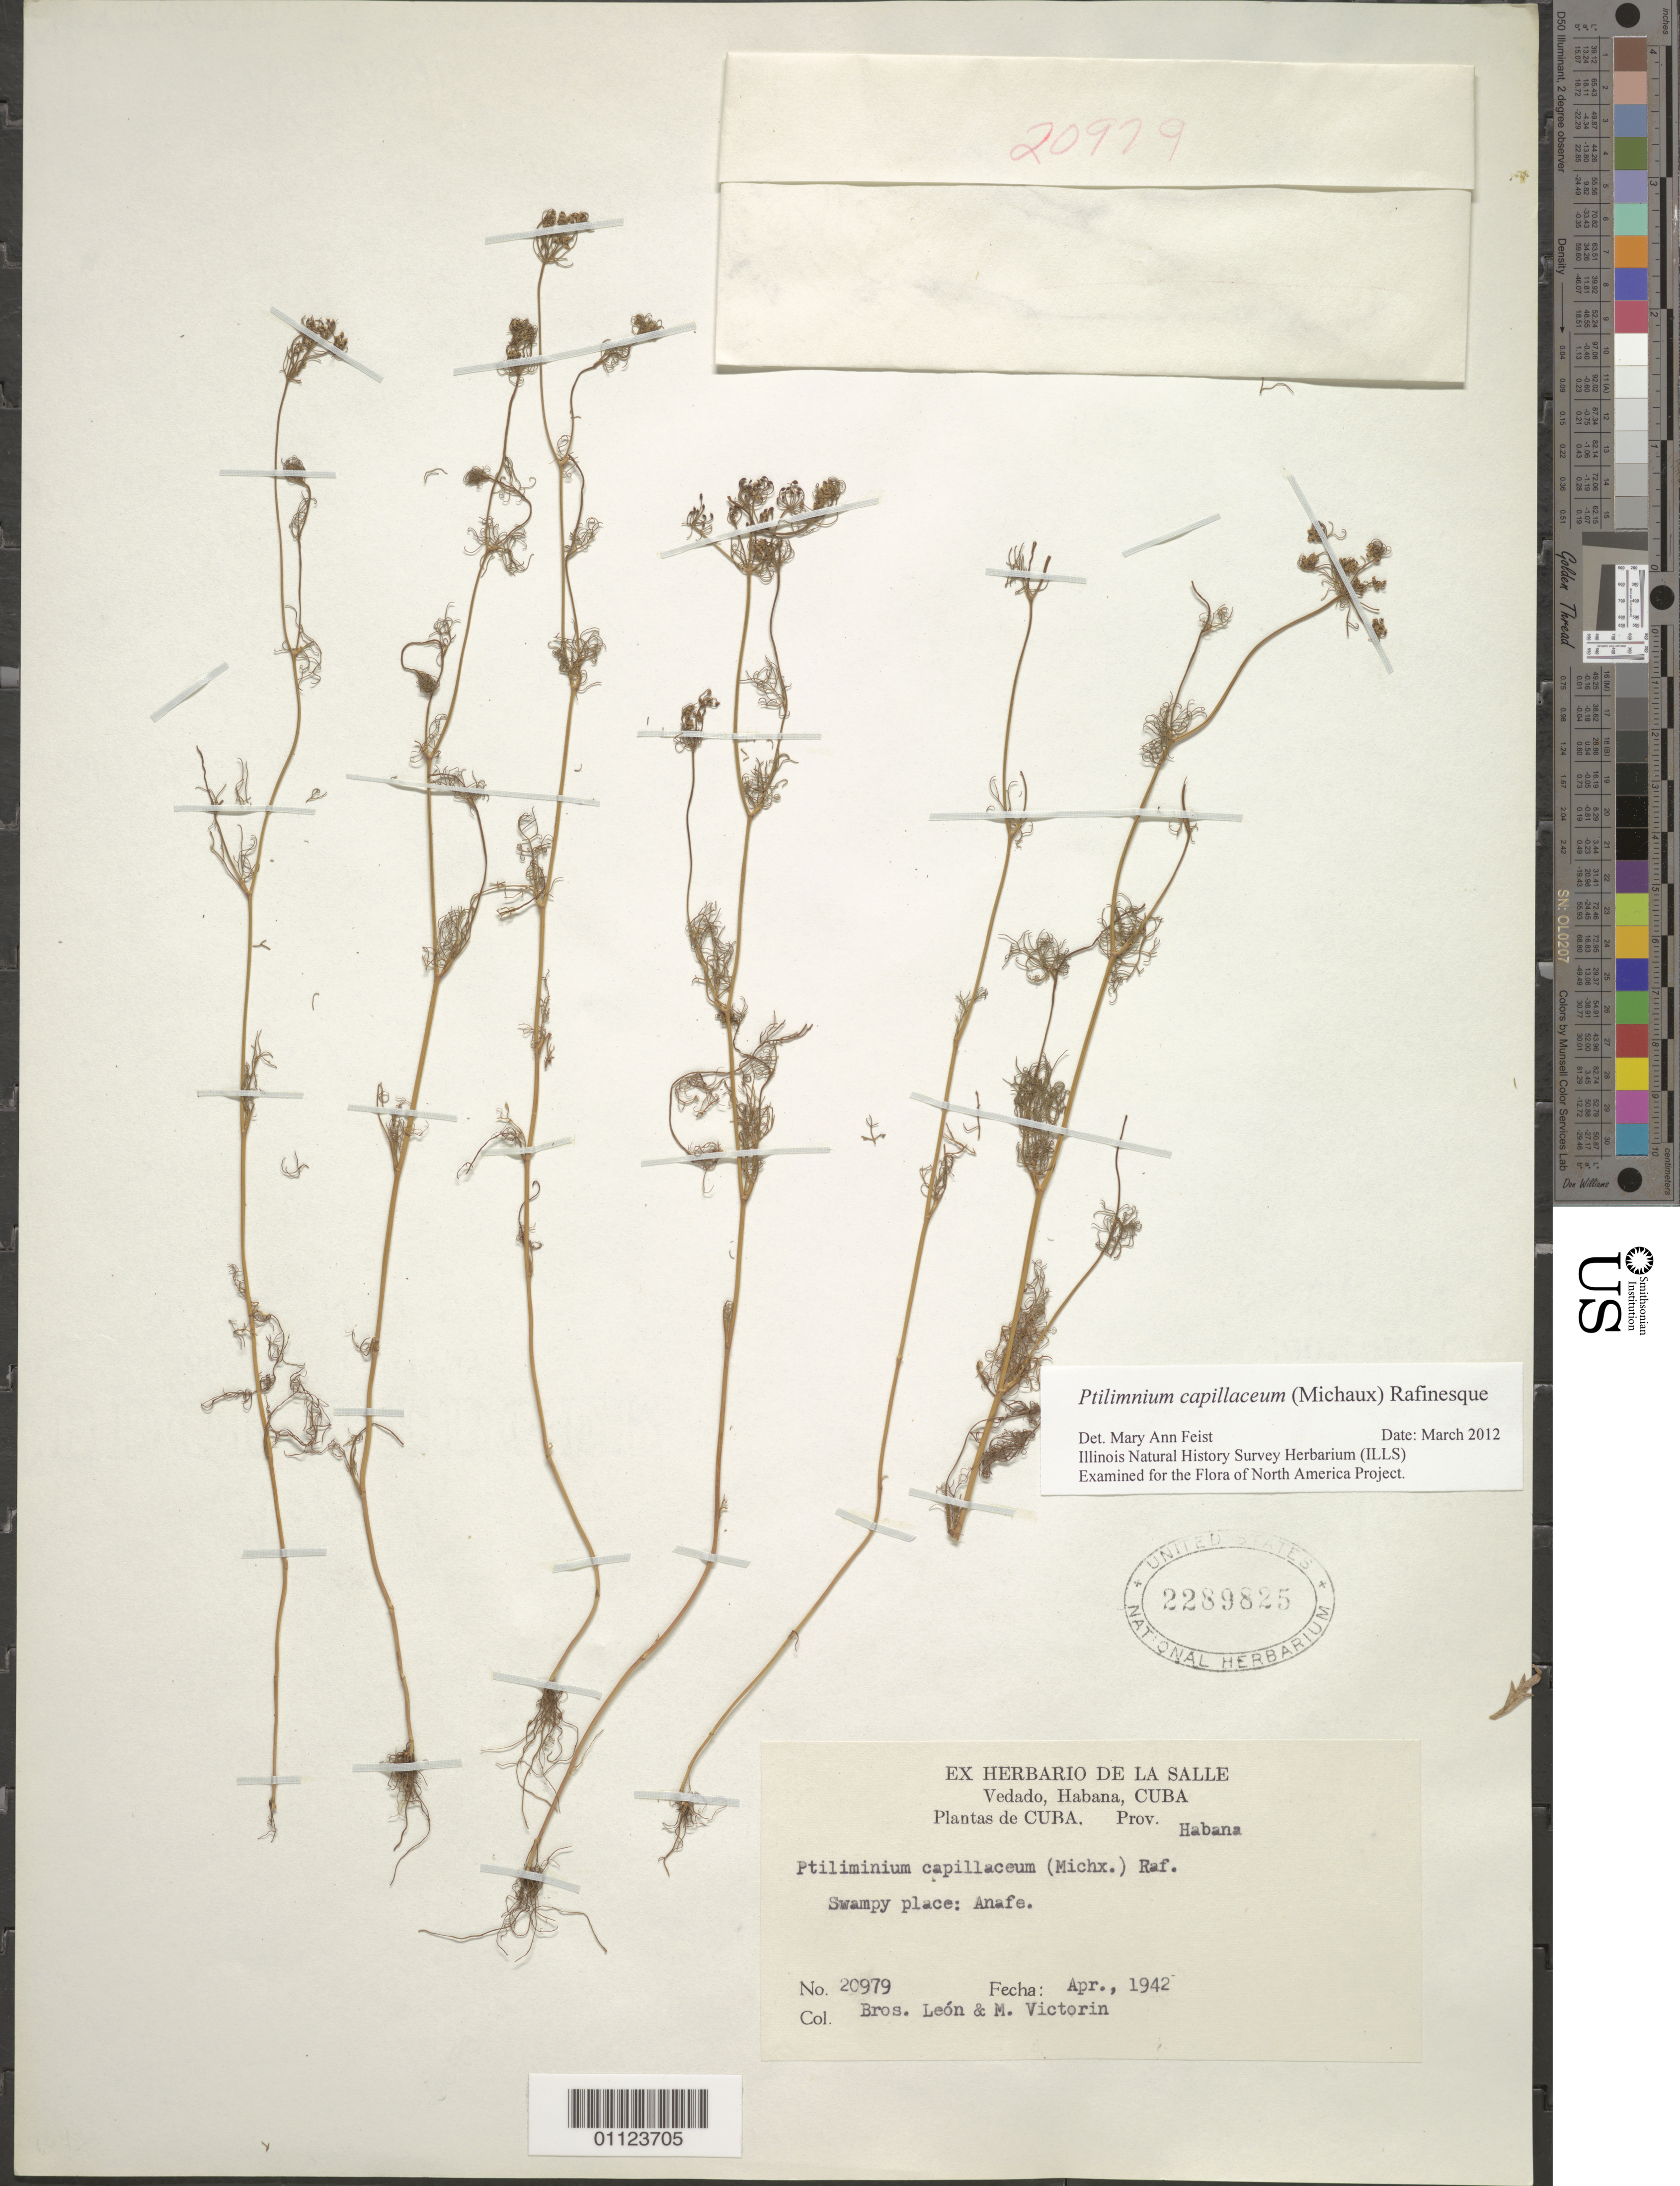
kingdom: Plantae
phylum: Tracheophyta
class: Magnoliopsida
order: Apiales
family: Apiaceae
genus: Ptilimnium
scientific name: Ptilimnium capillaceum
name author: (Michaux) Raf. ex Ser.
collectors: Bro. León & M. Victorin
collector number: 20979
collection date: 1942-04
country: Cuba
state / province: Artemisa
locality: Anafe.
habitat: Swampy place.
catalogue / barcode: US 2289825